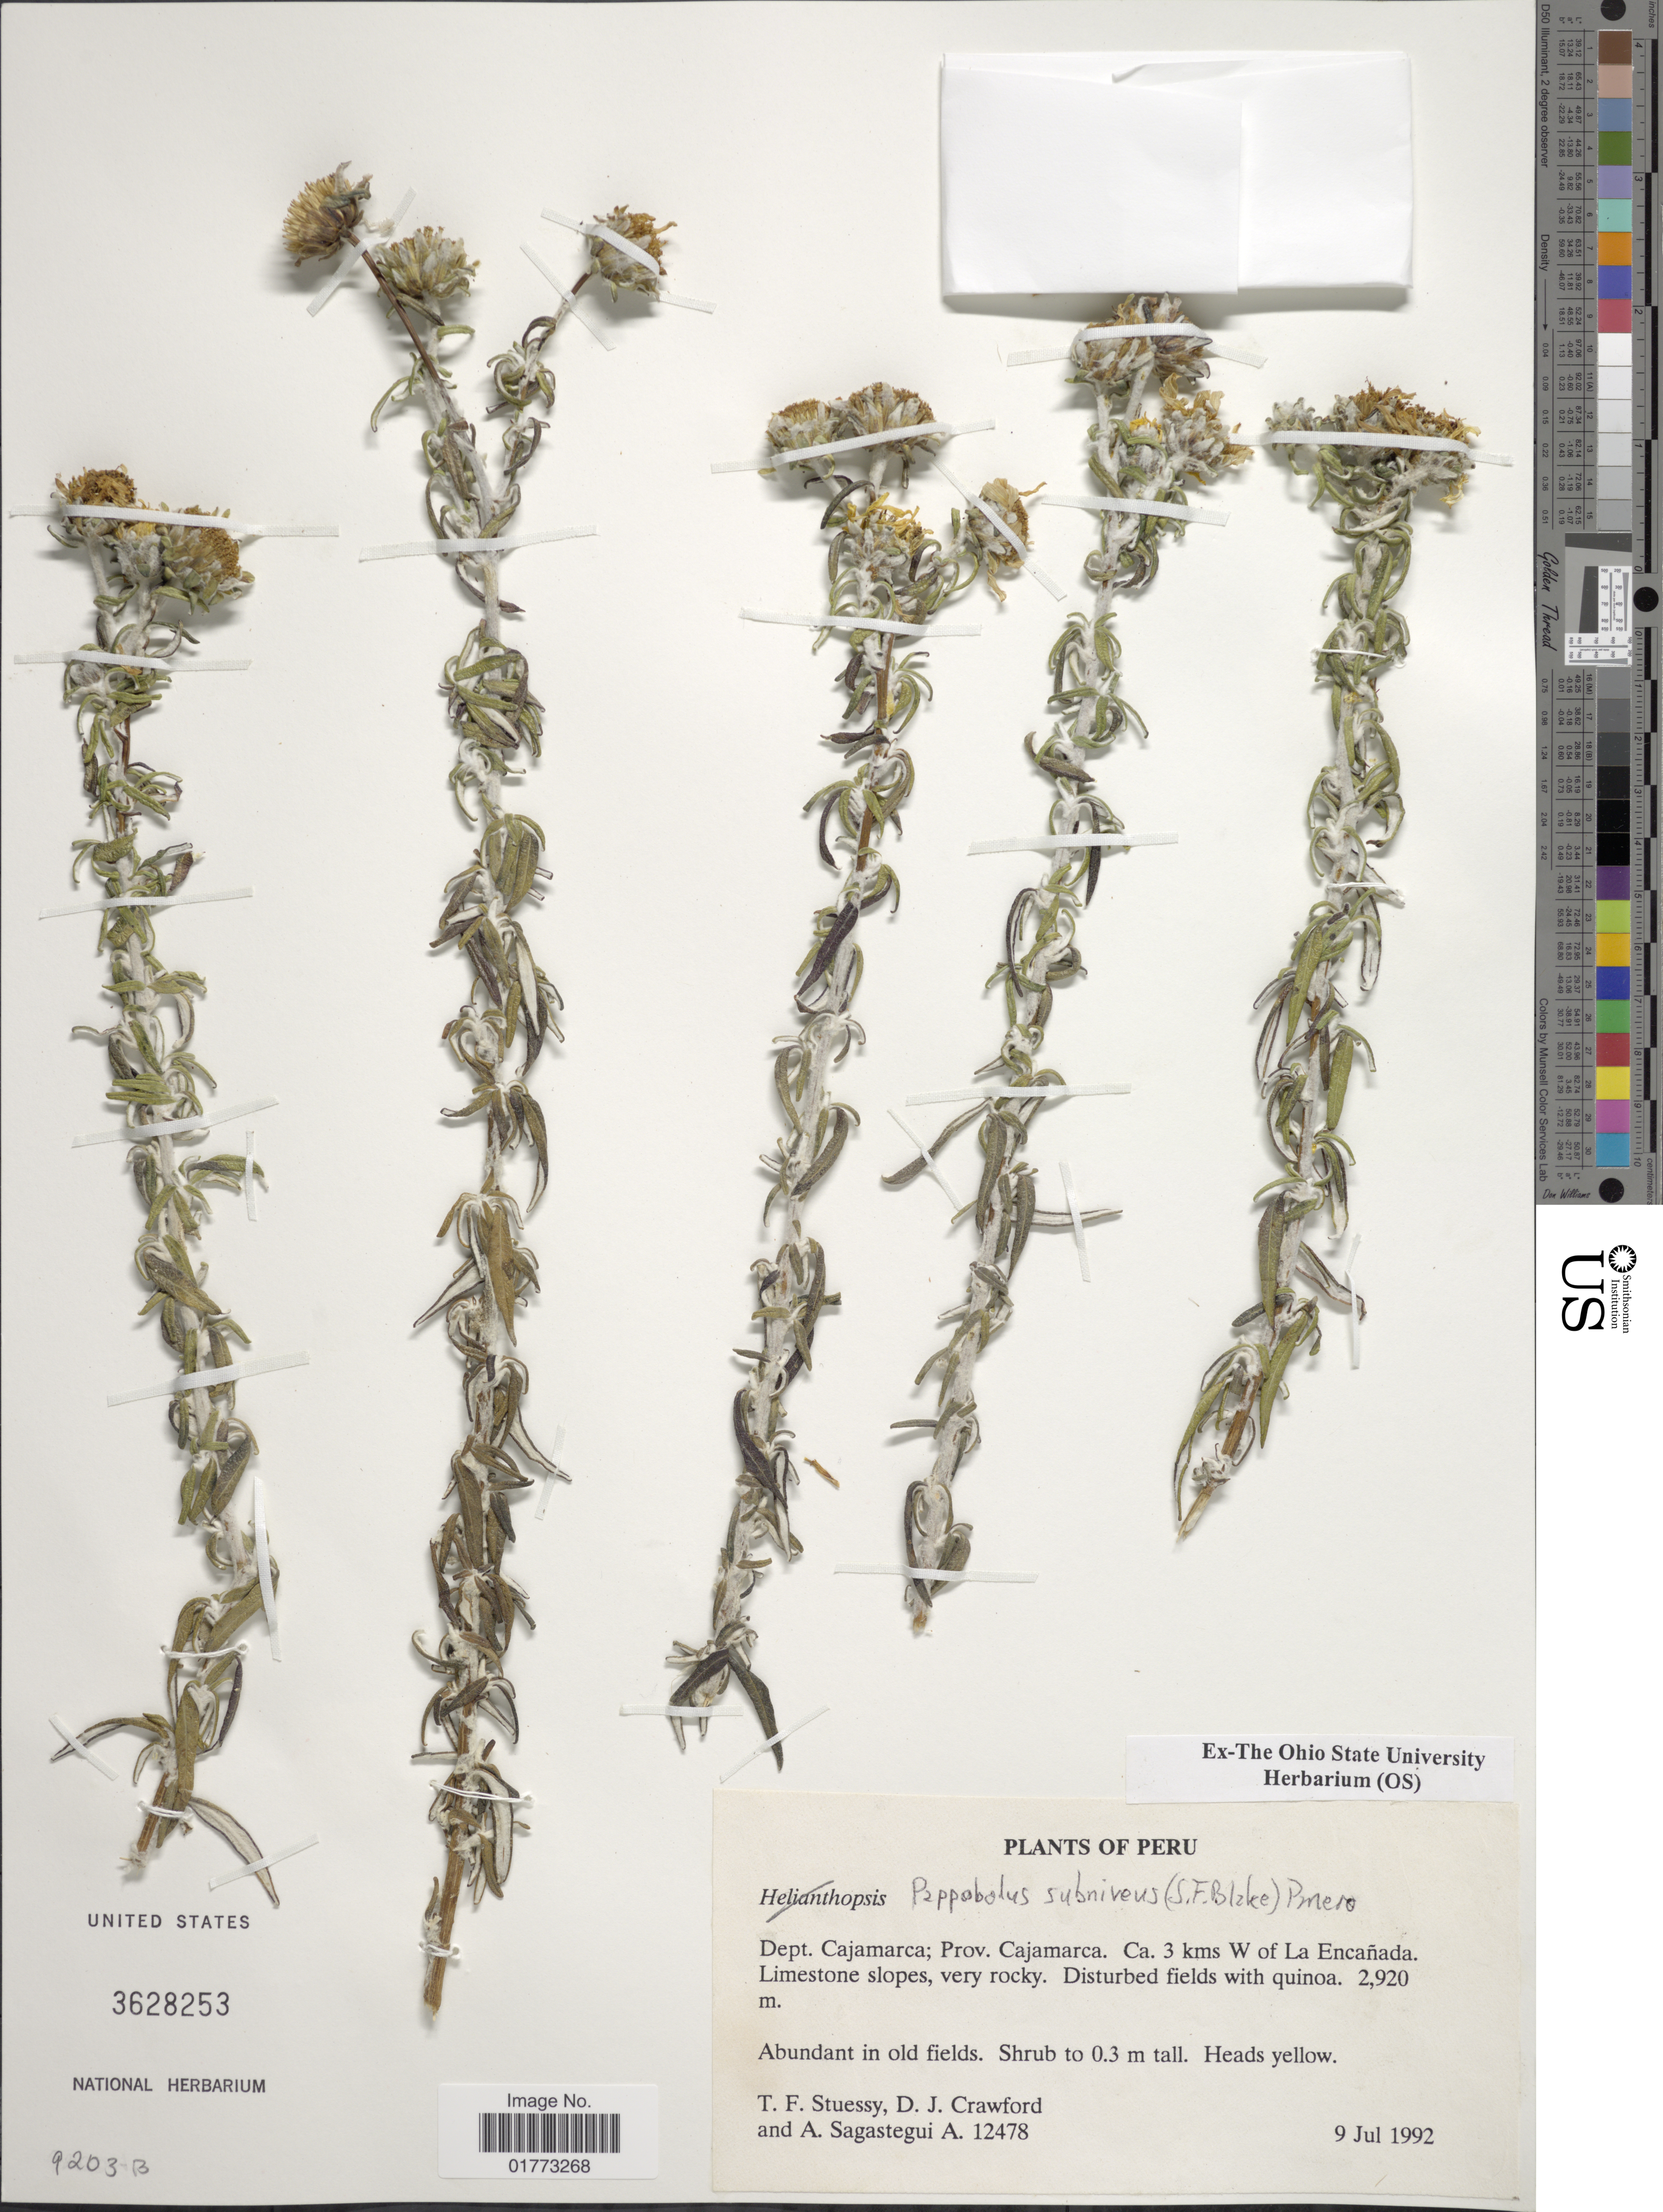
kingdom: Plantae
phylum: Tracheophyta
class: Magnoliopsida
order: Asterales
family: Asteraceae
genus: Pappobolus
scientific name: Pappobolus subniveus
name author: (S.F. Blake) Panero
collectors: T. Stuessy, D. Crawford & A. Sagástegui A.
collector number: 12478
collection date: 1992-07-09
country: Peru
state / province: Cajamarca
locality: Prov. Cajamarca. Ca. 3 kms W of La Encañada. Limestone slopes, very rocky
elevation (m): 2920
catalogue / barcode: US 3628253